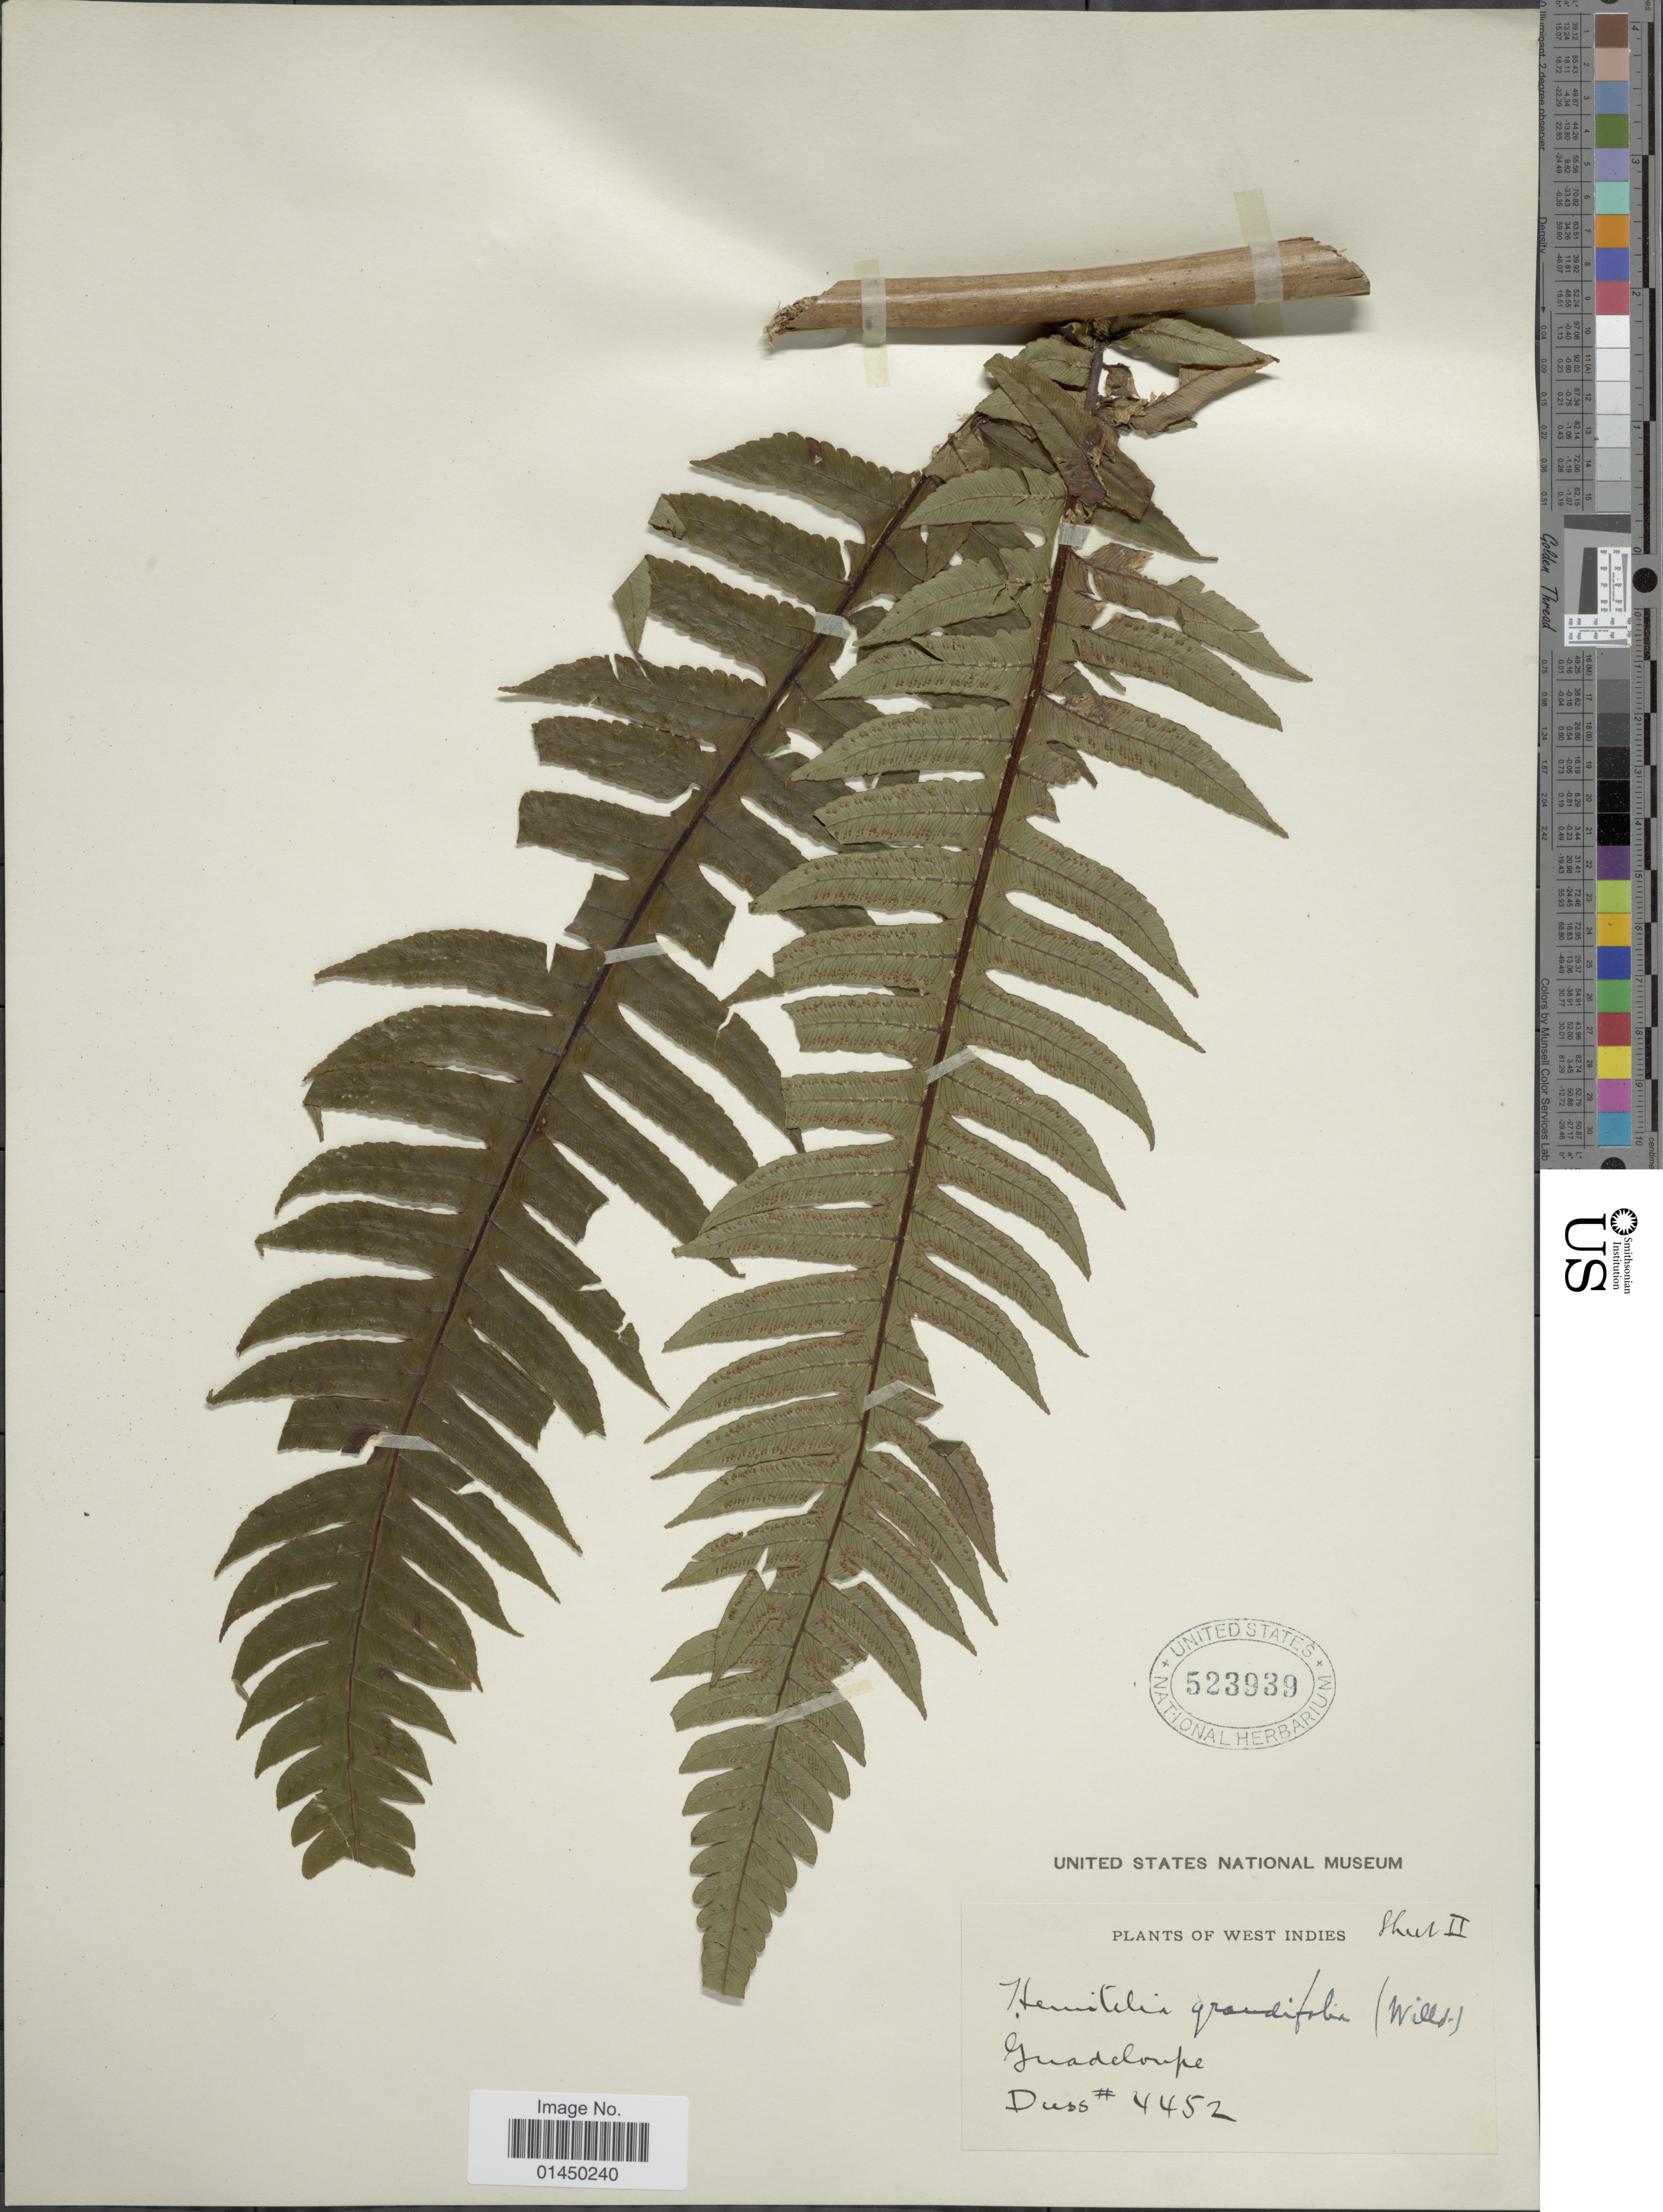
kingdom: Plantae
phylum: Tracheophyta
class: Polypodiopsida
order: Cyatheales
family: Cyatheaceae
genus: Cyathea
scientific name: Cyathea grandifolia var. grandifolia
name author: Willd.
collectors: -. Duss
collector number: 4452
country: Guadeloupe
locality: West Indies, Guadeloupe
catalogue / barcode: US 523939